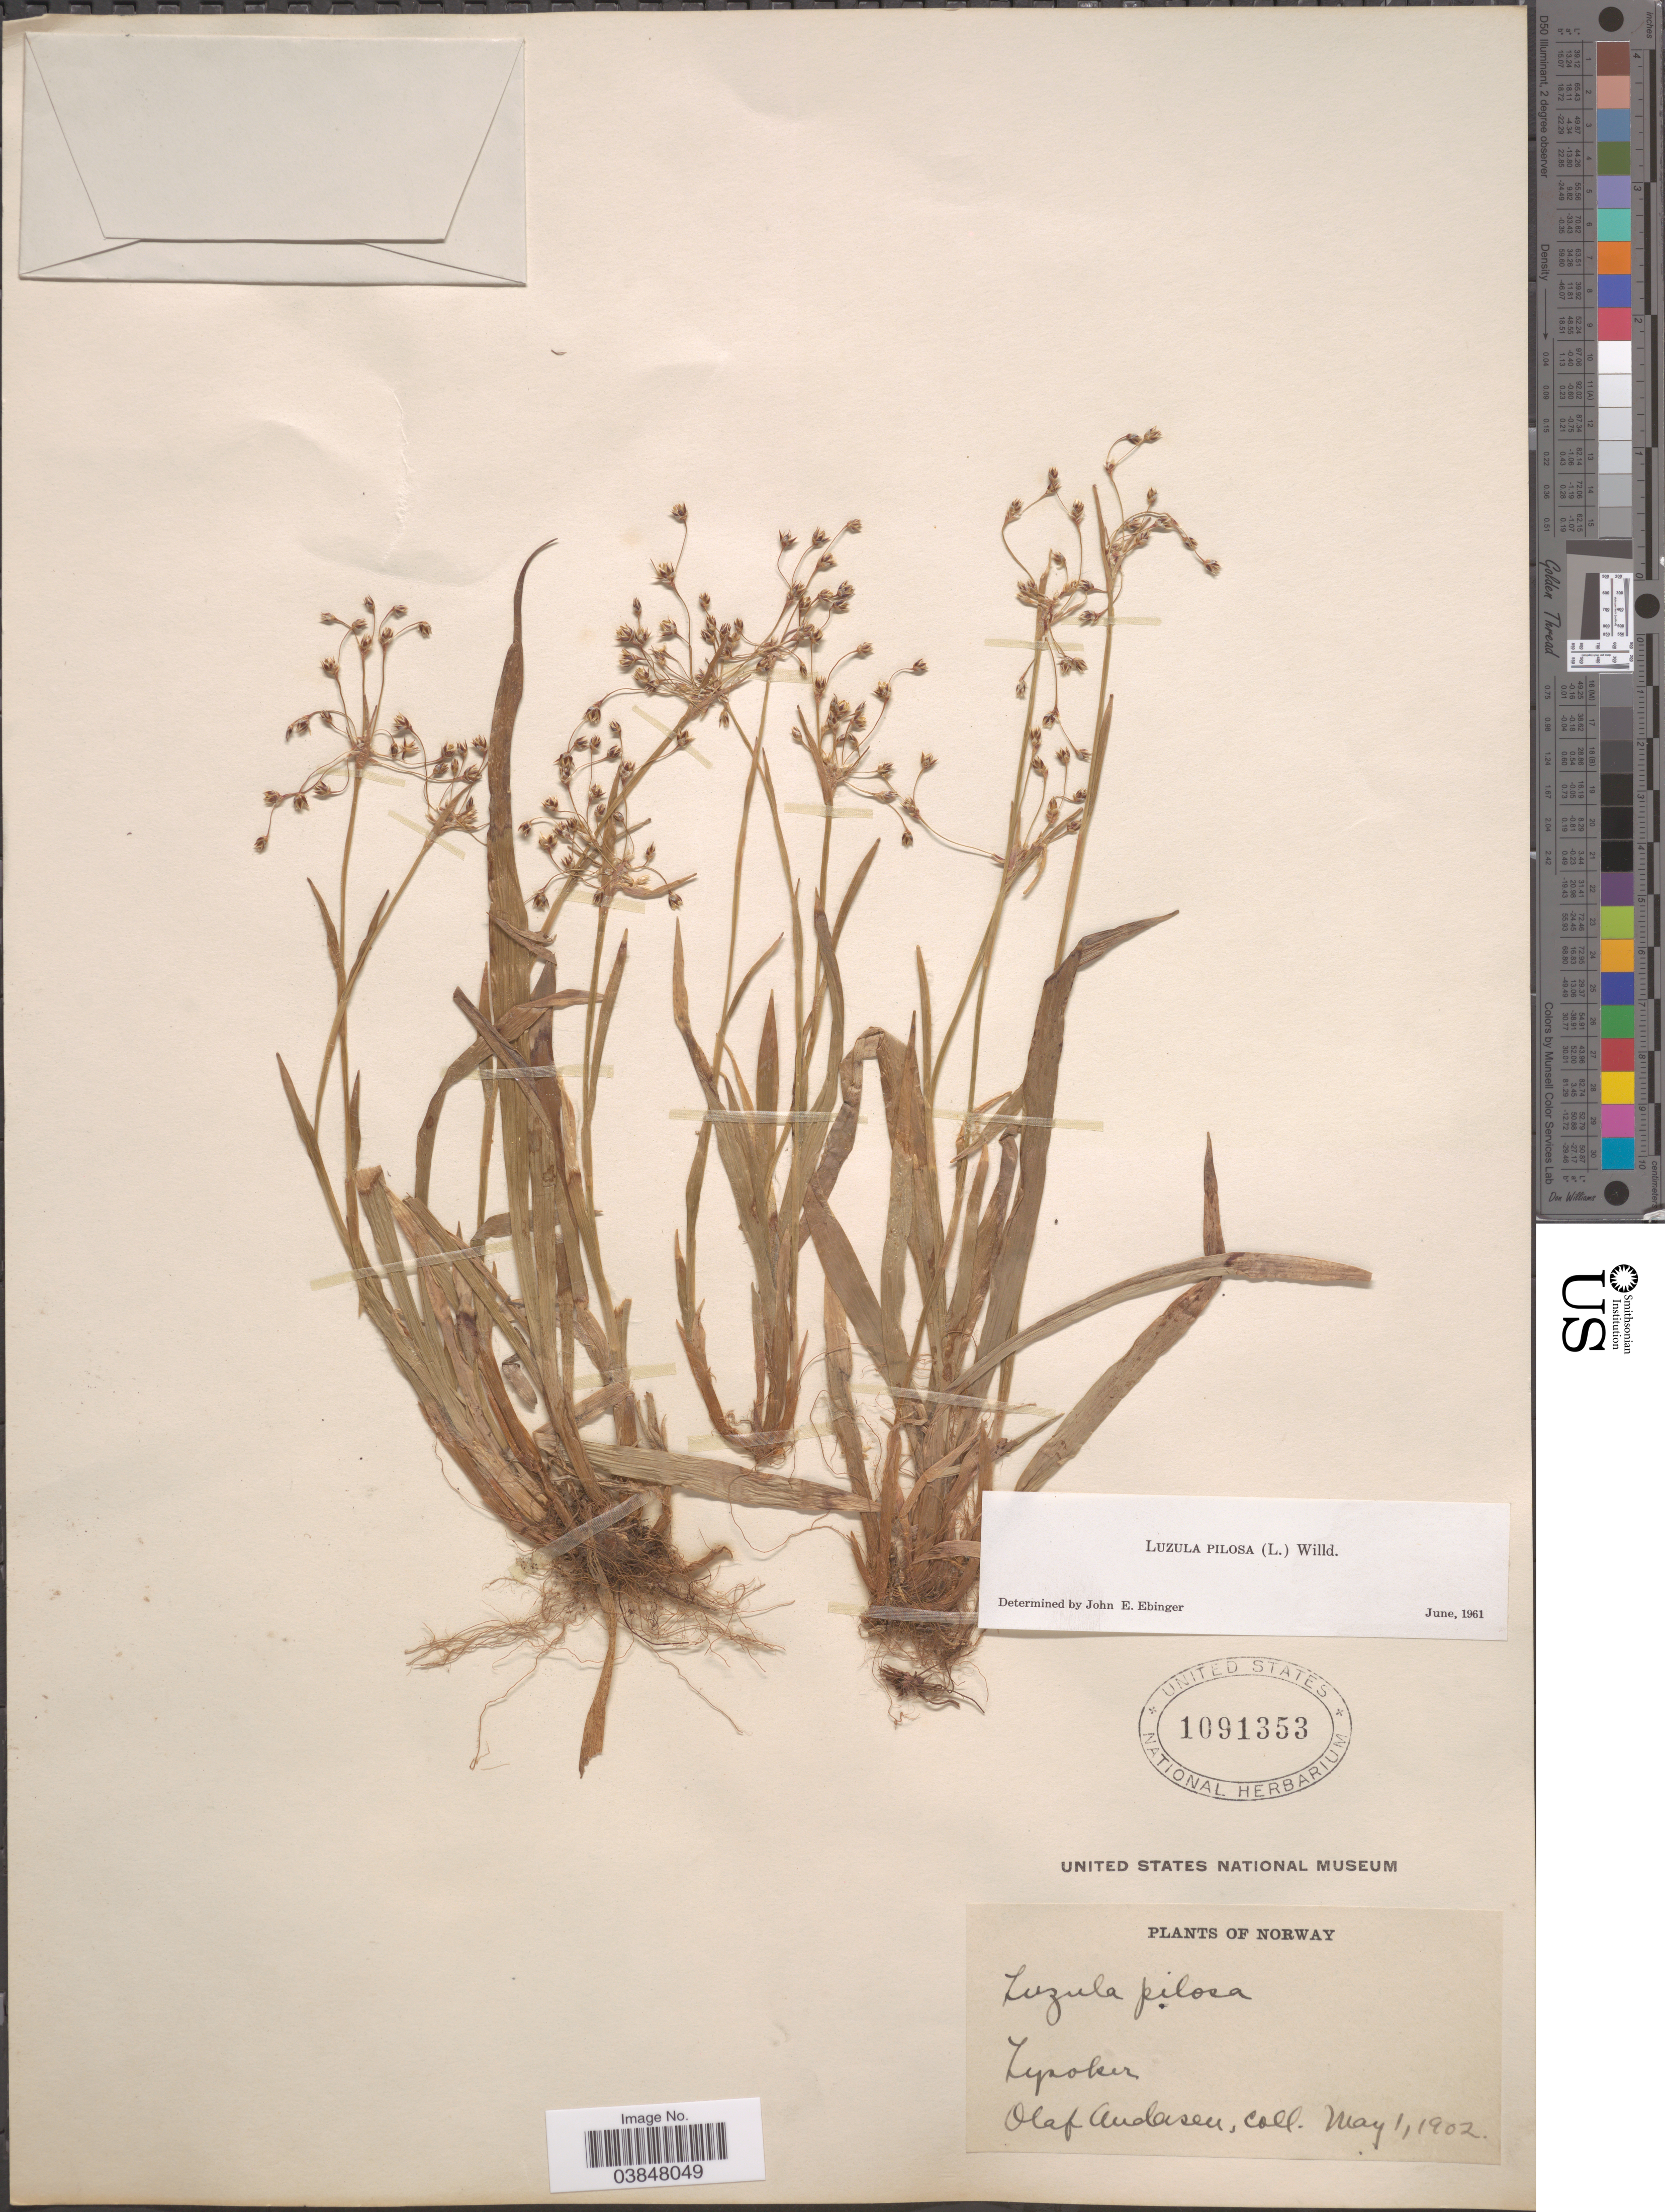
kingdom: Plantae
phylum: Tracheophyta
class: Liliopsida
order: Poales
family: Juncaceae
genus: Luzula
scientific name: Luzula pilosa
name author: (L.) Willd.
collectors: O. Andersen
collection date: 1902-05-01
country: Norway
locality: Lysaker.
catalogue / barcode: US 1091353